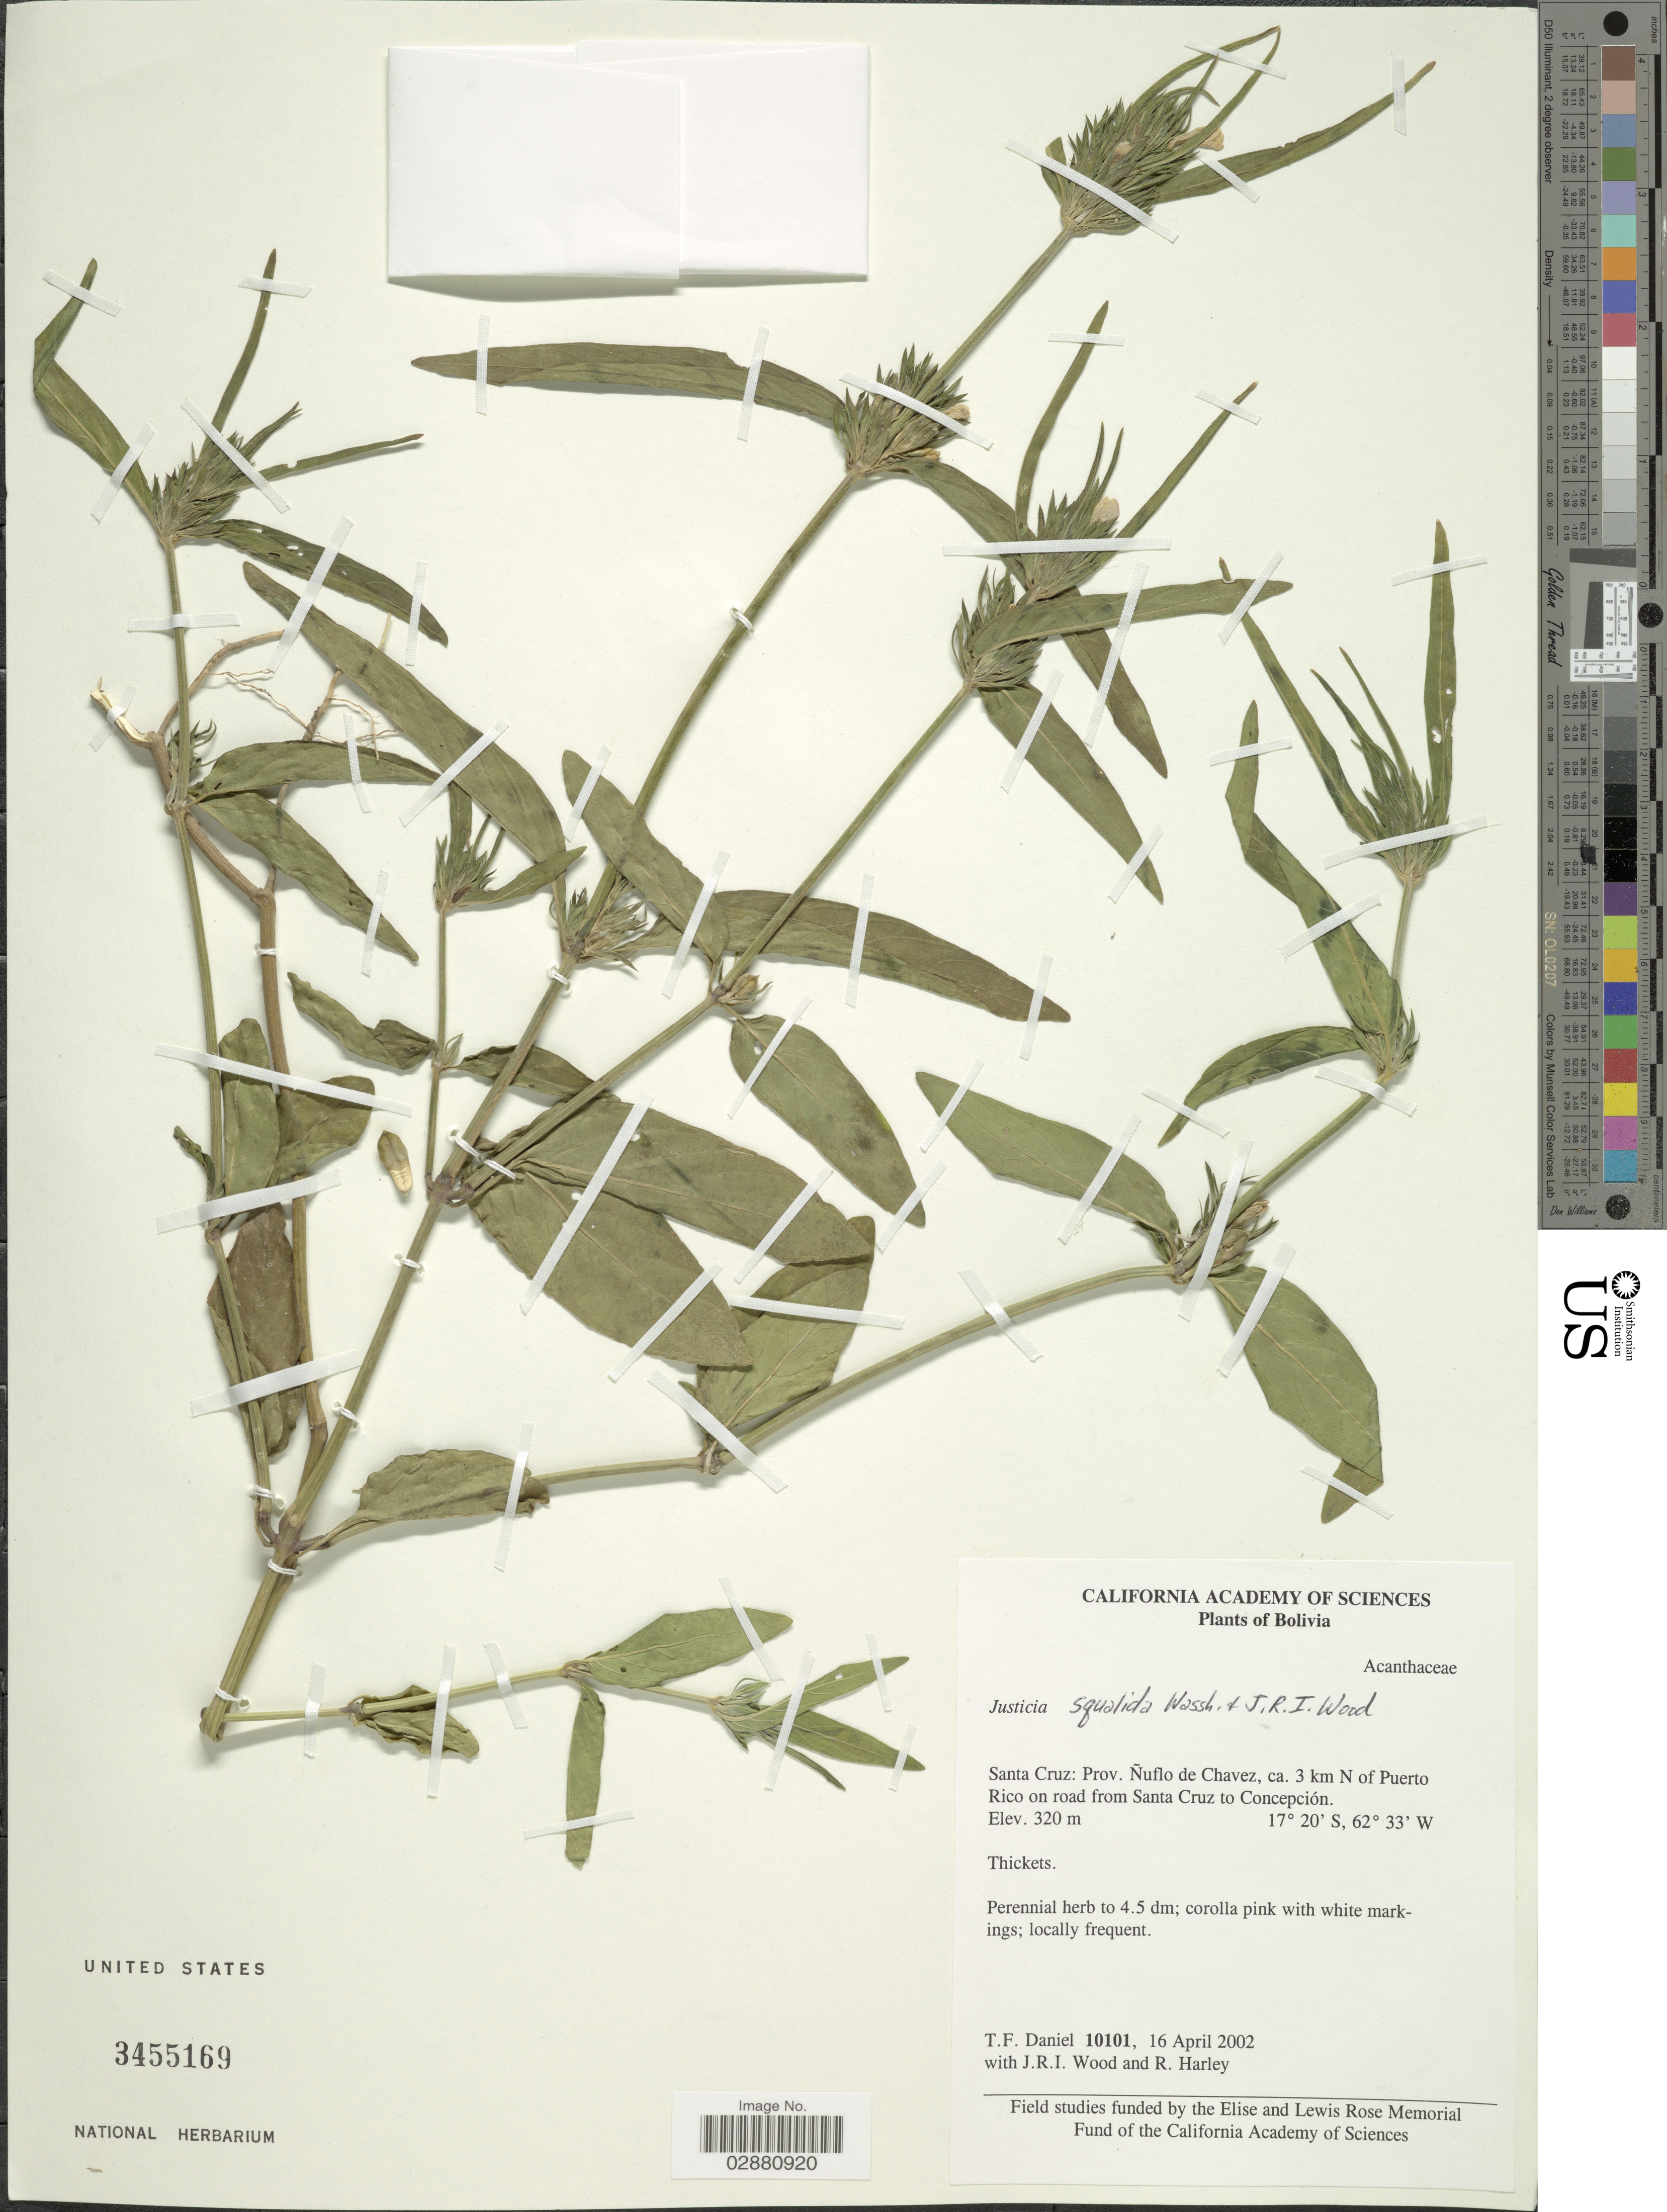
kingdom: Plantae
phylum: Tracheophyta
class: Magnoliopsida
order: Lamiales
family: Acanthaceae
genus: Justicia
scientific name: Justicia squalida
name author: Wassh. & J.R.I. Wood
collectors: T. F. Daniel, J. R. I. Wood & R. Harley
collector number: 10101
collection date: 2002-04-16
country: Bolivia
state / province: Santa Cruz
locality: Prov. Ñuflo de Chavez, ca. 3 km N of Puerto Rico on road from Santa Cruz to Concepción.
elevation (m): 320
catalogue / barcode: US 3455169